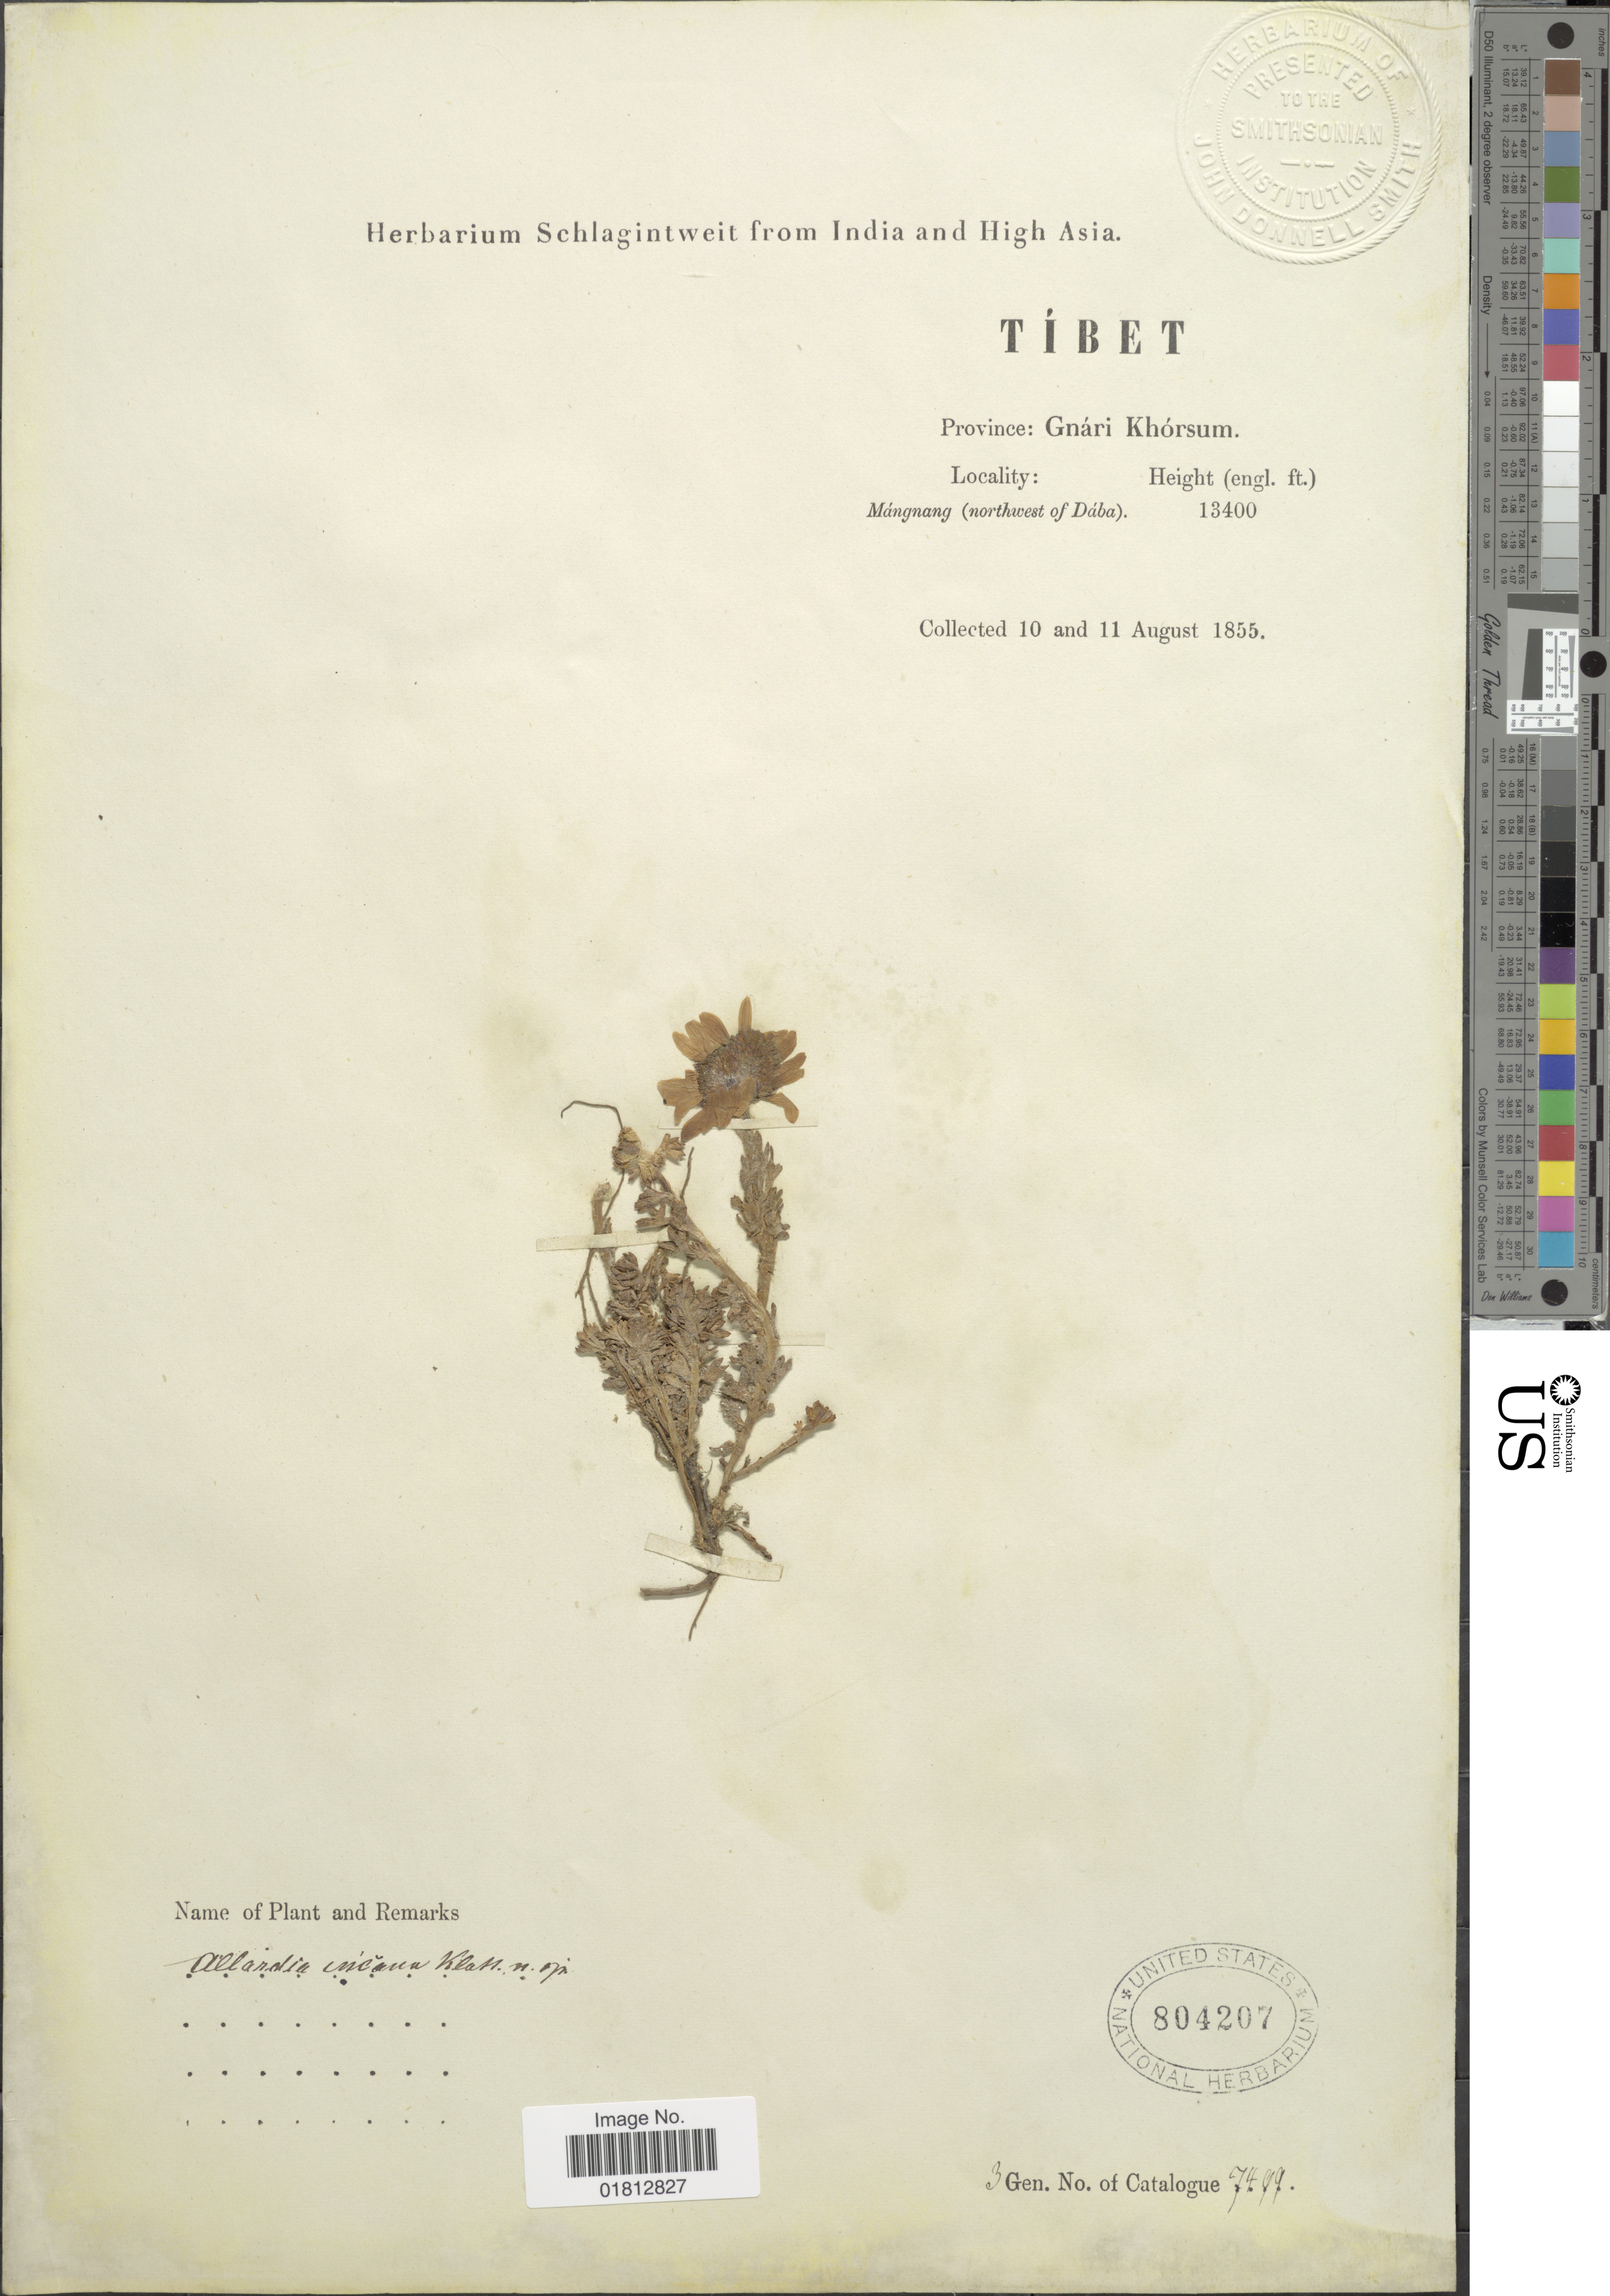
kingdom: Plantae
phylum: Tracheophyta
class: Magnoliopsida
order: Asterales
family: Asteraceae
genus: Allardia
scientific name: Allardia tomentosa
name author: Decne.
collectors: ex herb. Schlagintweit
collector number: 7499?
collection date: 1855-08-10/1855-08-11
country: China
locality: Tibet, Province Gnari Khorsum, Mangnang (northwest of Daba)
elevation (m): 4084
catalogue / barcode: US 804207